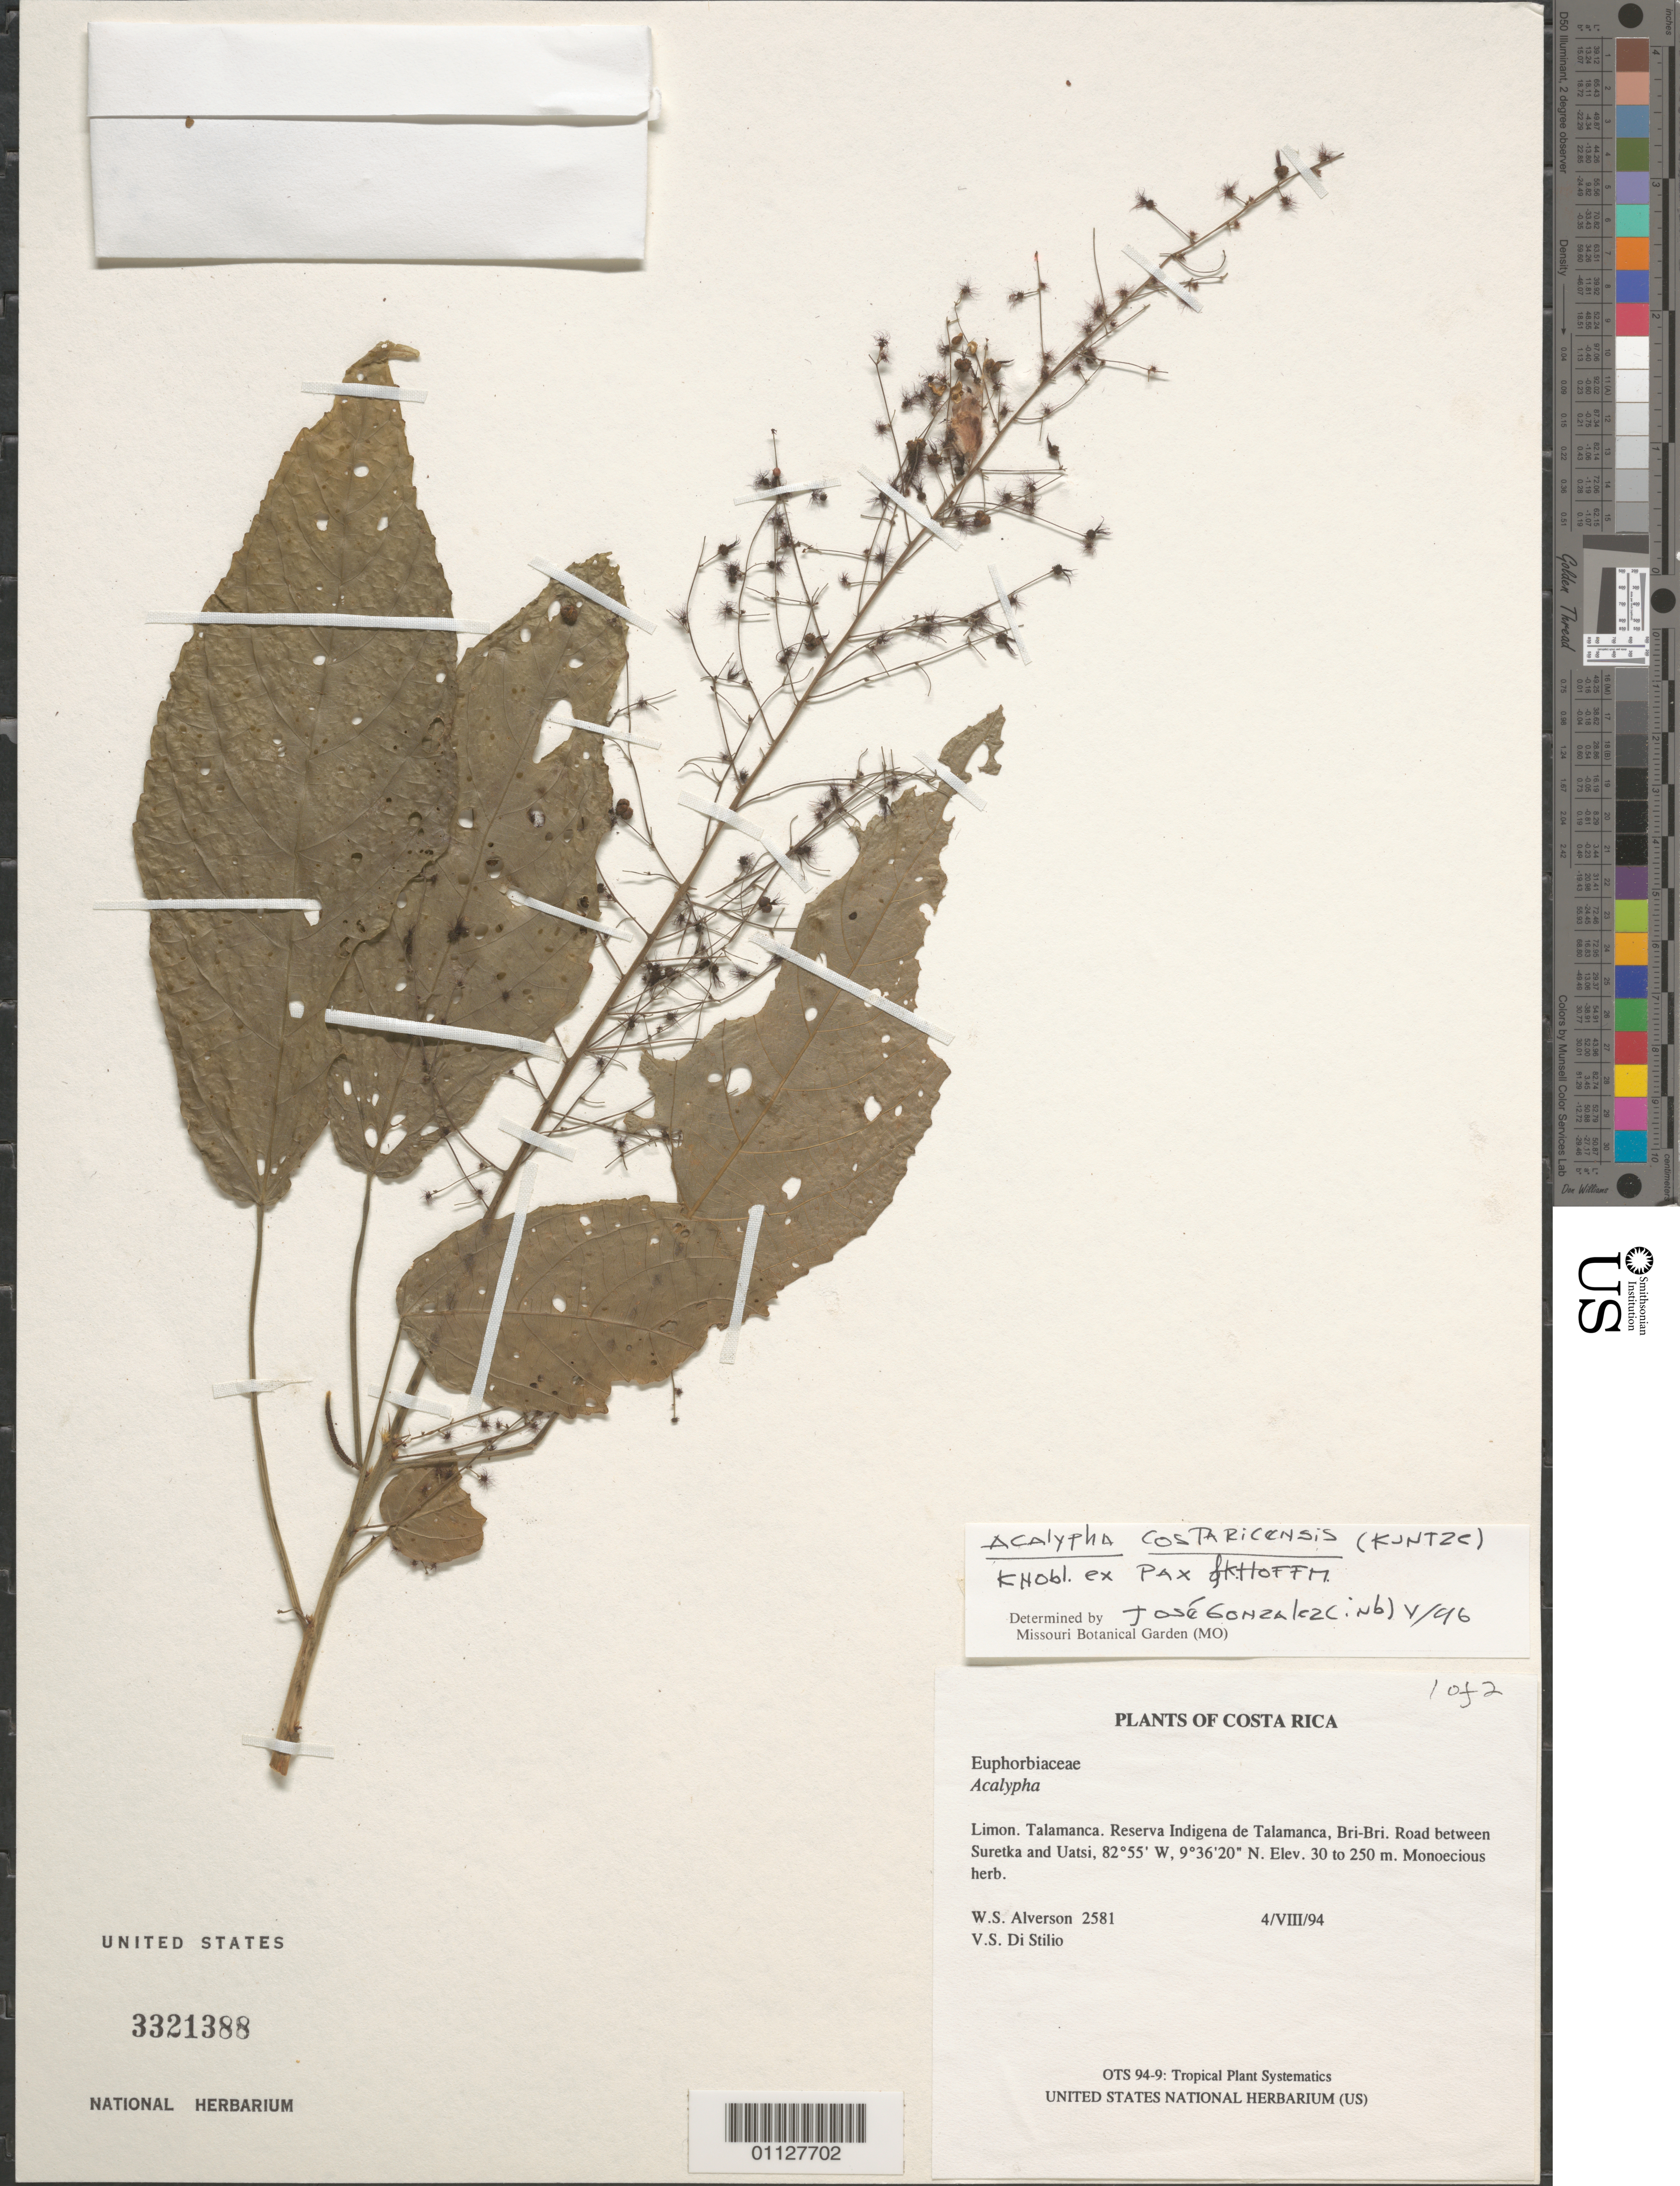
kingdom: Plantae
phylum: Tracheophyta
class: Magnoliopsida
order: Malpighiales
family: Euphorbiaceae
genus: Acalypha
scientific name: Acalypha costaricensis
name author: Kuntze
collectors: W. S. Alverson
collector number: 2581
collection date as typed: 4 Aug 1994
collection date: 1994-08-04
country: Costa Rica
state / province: Limón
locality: Talamanca, Reserva Indigena de Talamanca, Bri-Bri. Road between Suretka and Uatsi.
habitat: Herb.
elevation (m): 30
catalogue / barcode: US 3321388